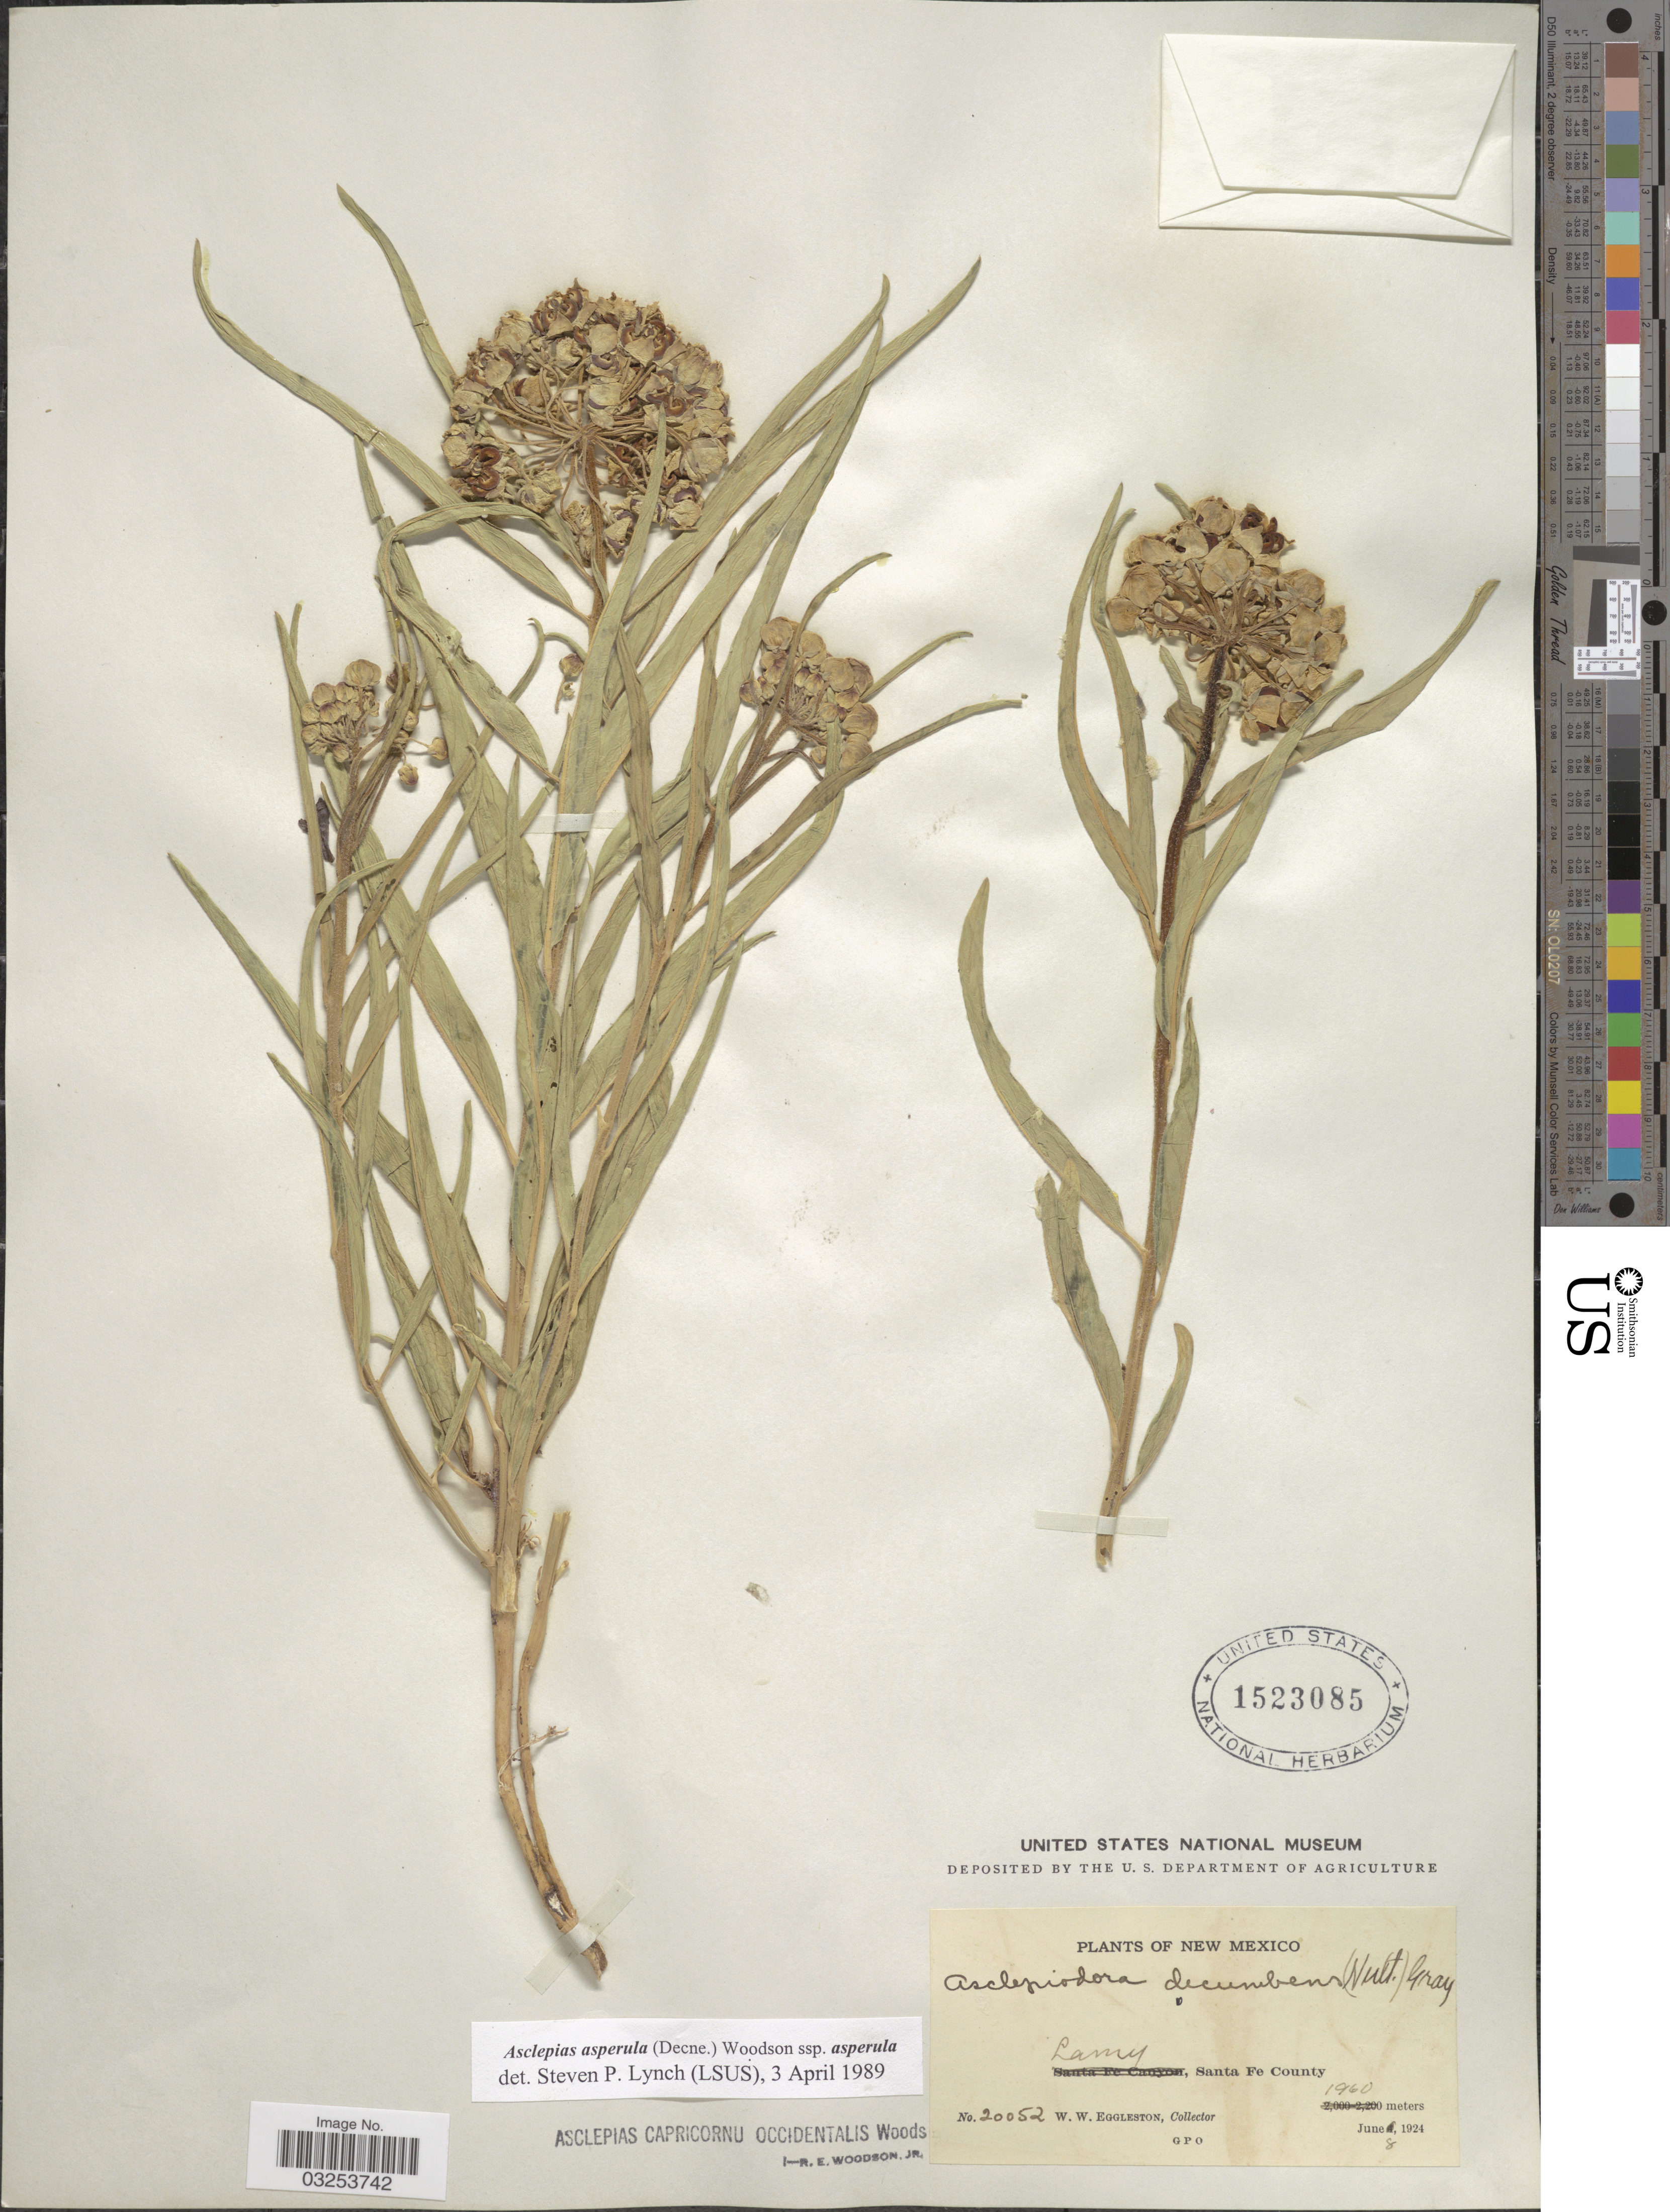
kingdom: Plantae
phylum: Tracheophyta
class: Magnoliopsida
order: Gentianales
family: Apocynaceae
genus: Asclepias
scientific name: Asclepias asperula subsp. asperula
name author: (Decne.) Woodson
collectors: W. W. Eggleston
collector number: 20052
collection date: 1924-06-08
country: United States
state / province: New Mexico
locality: Lamy, Santa Fe County.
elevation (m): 1960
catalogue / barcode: US 1523085